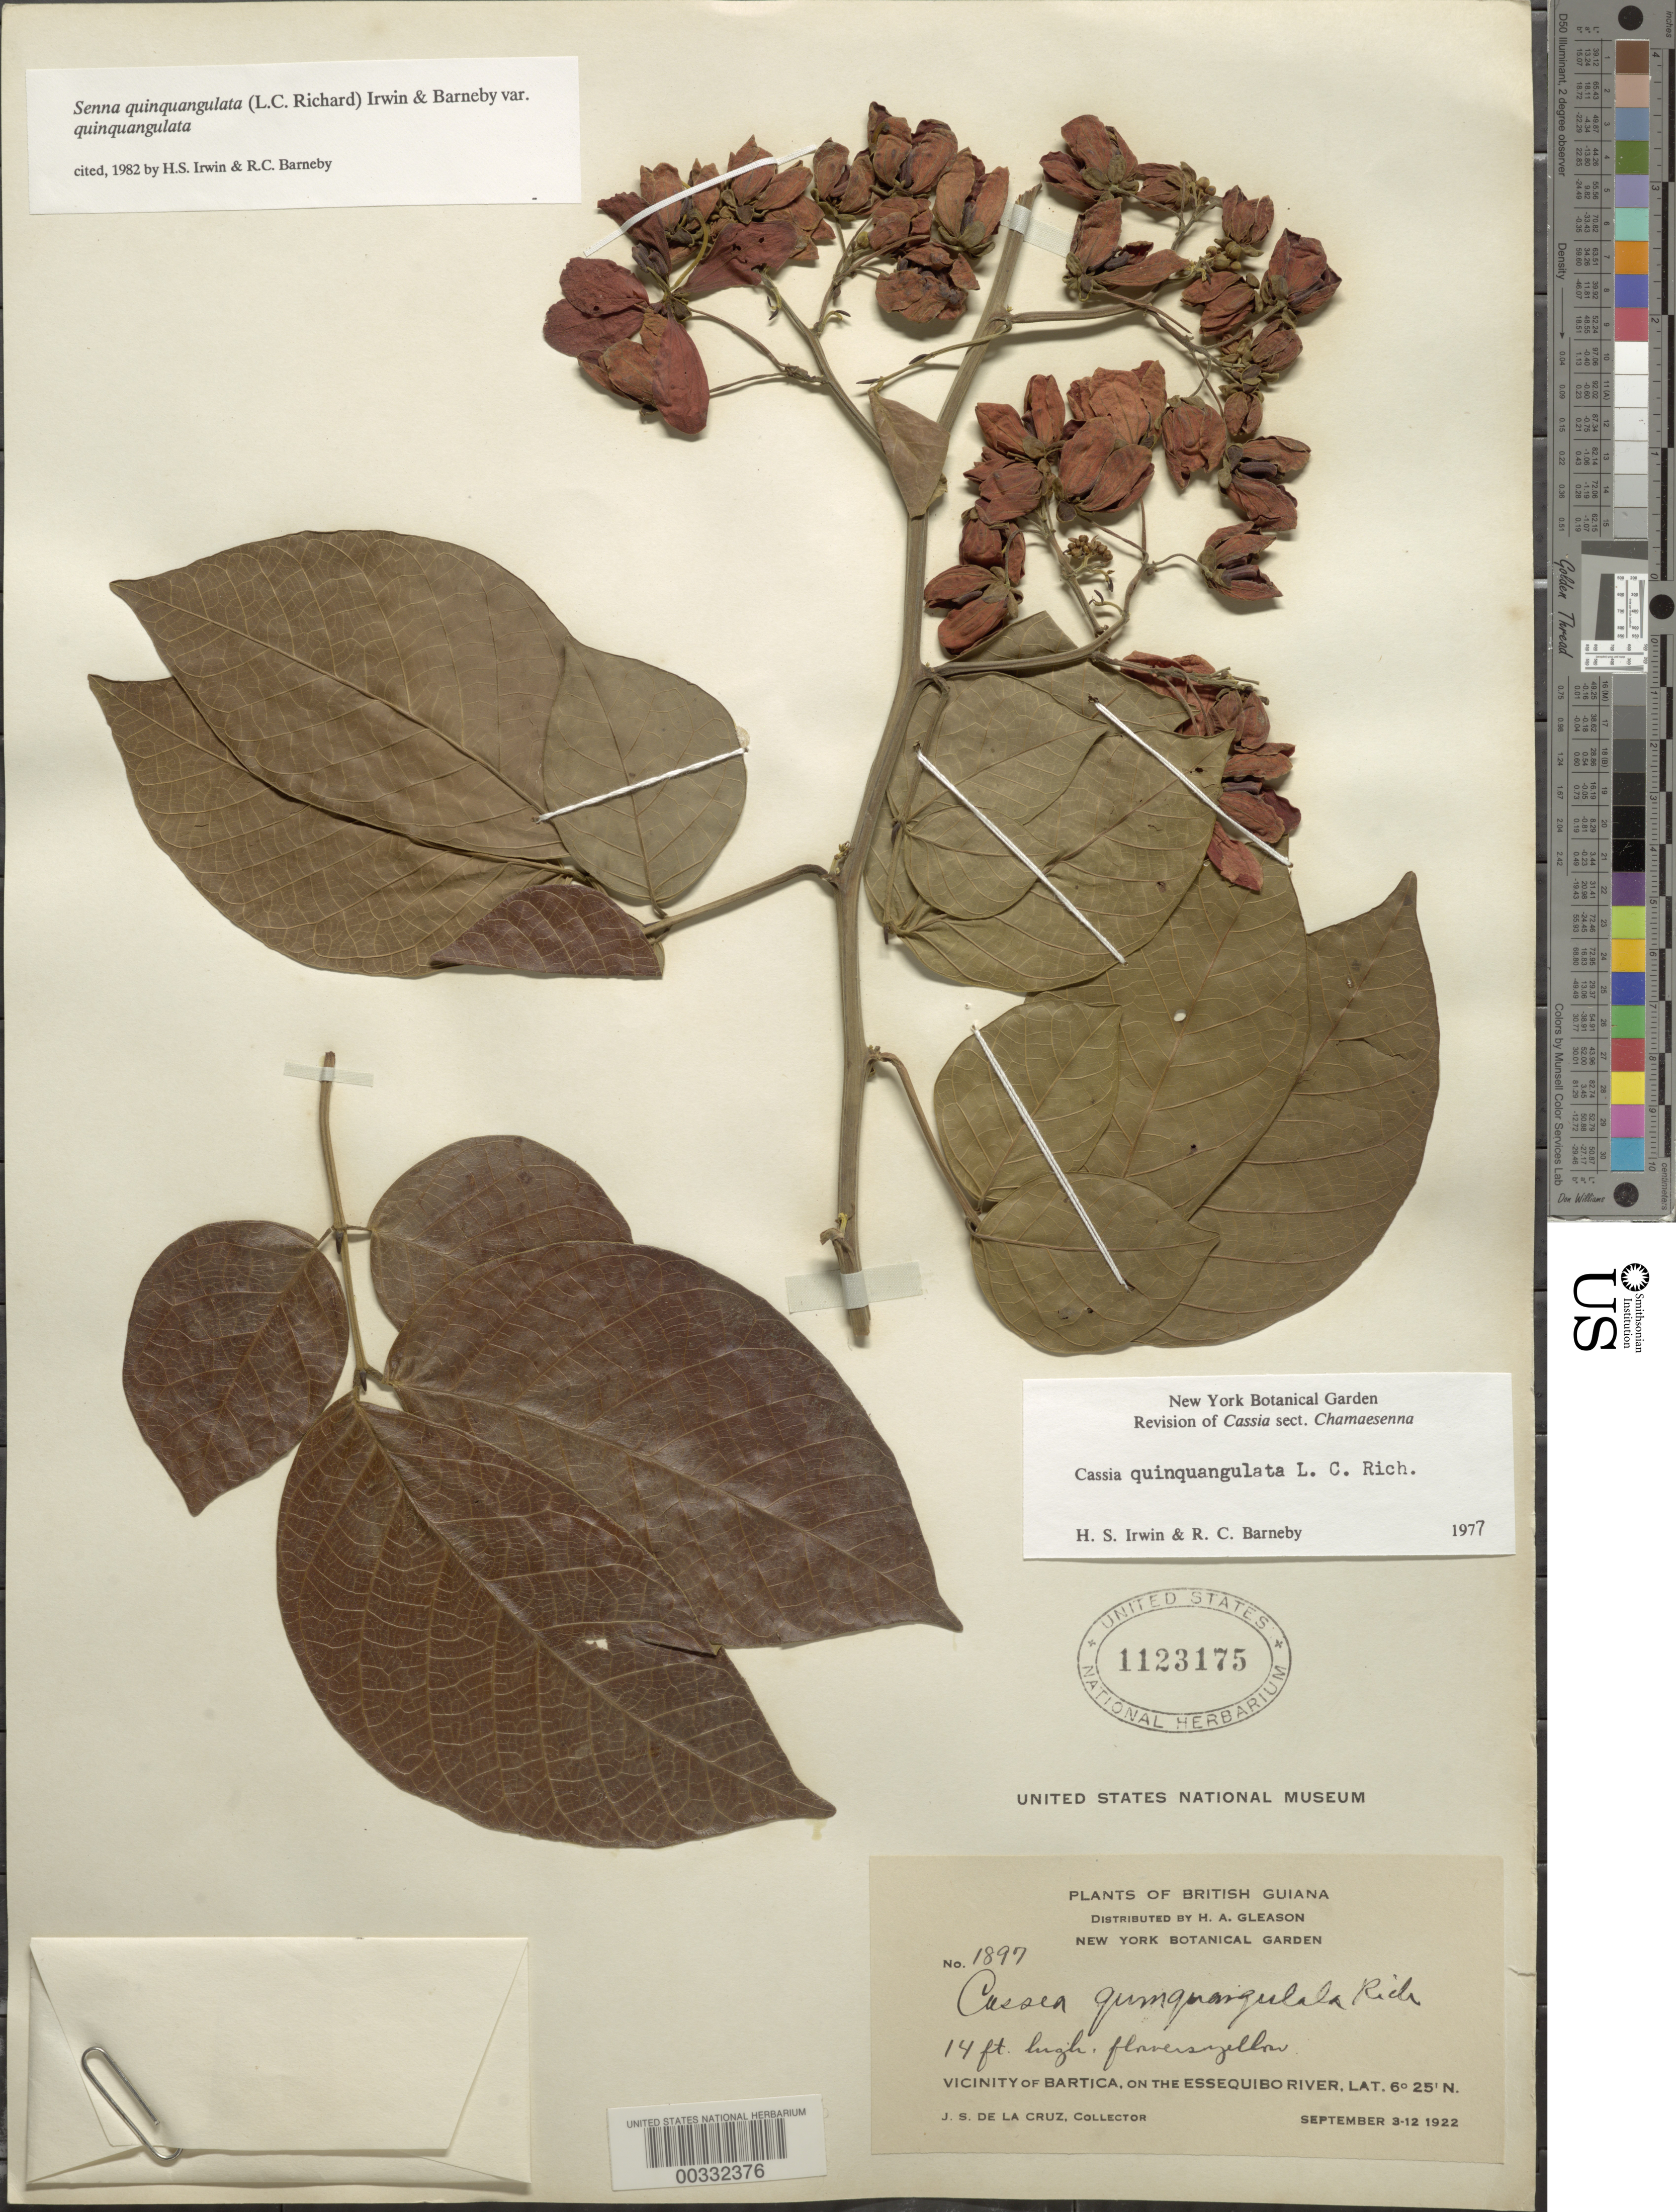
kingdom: Plantae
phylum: Tracheophyta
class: Magnoliopsida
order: Fabales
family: Fabaceae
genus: Senna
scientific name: Senna quinquangulata var. quinquangulata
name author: H.S. Irwin & Barneby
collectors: J. S. de la Cruz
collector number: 1897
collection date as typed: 03 Sep 1922 to 12 Sep 1922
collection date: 1922-09-03/1922-09-12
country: Guyana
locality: Vicinity of bartica, on the essequibo river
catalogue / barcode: US 1123175